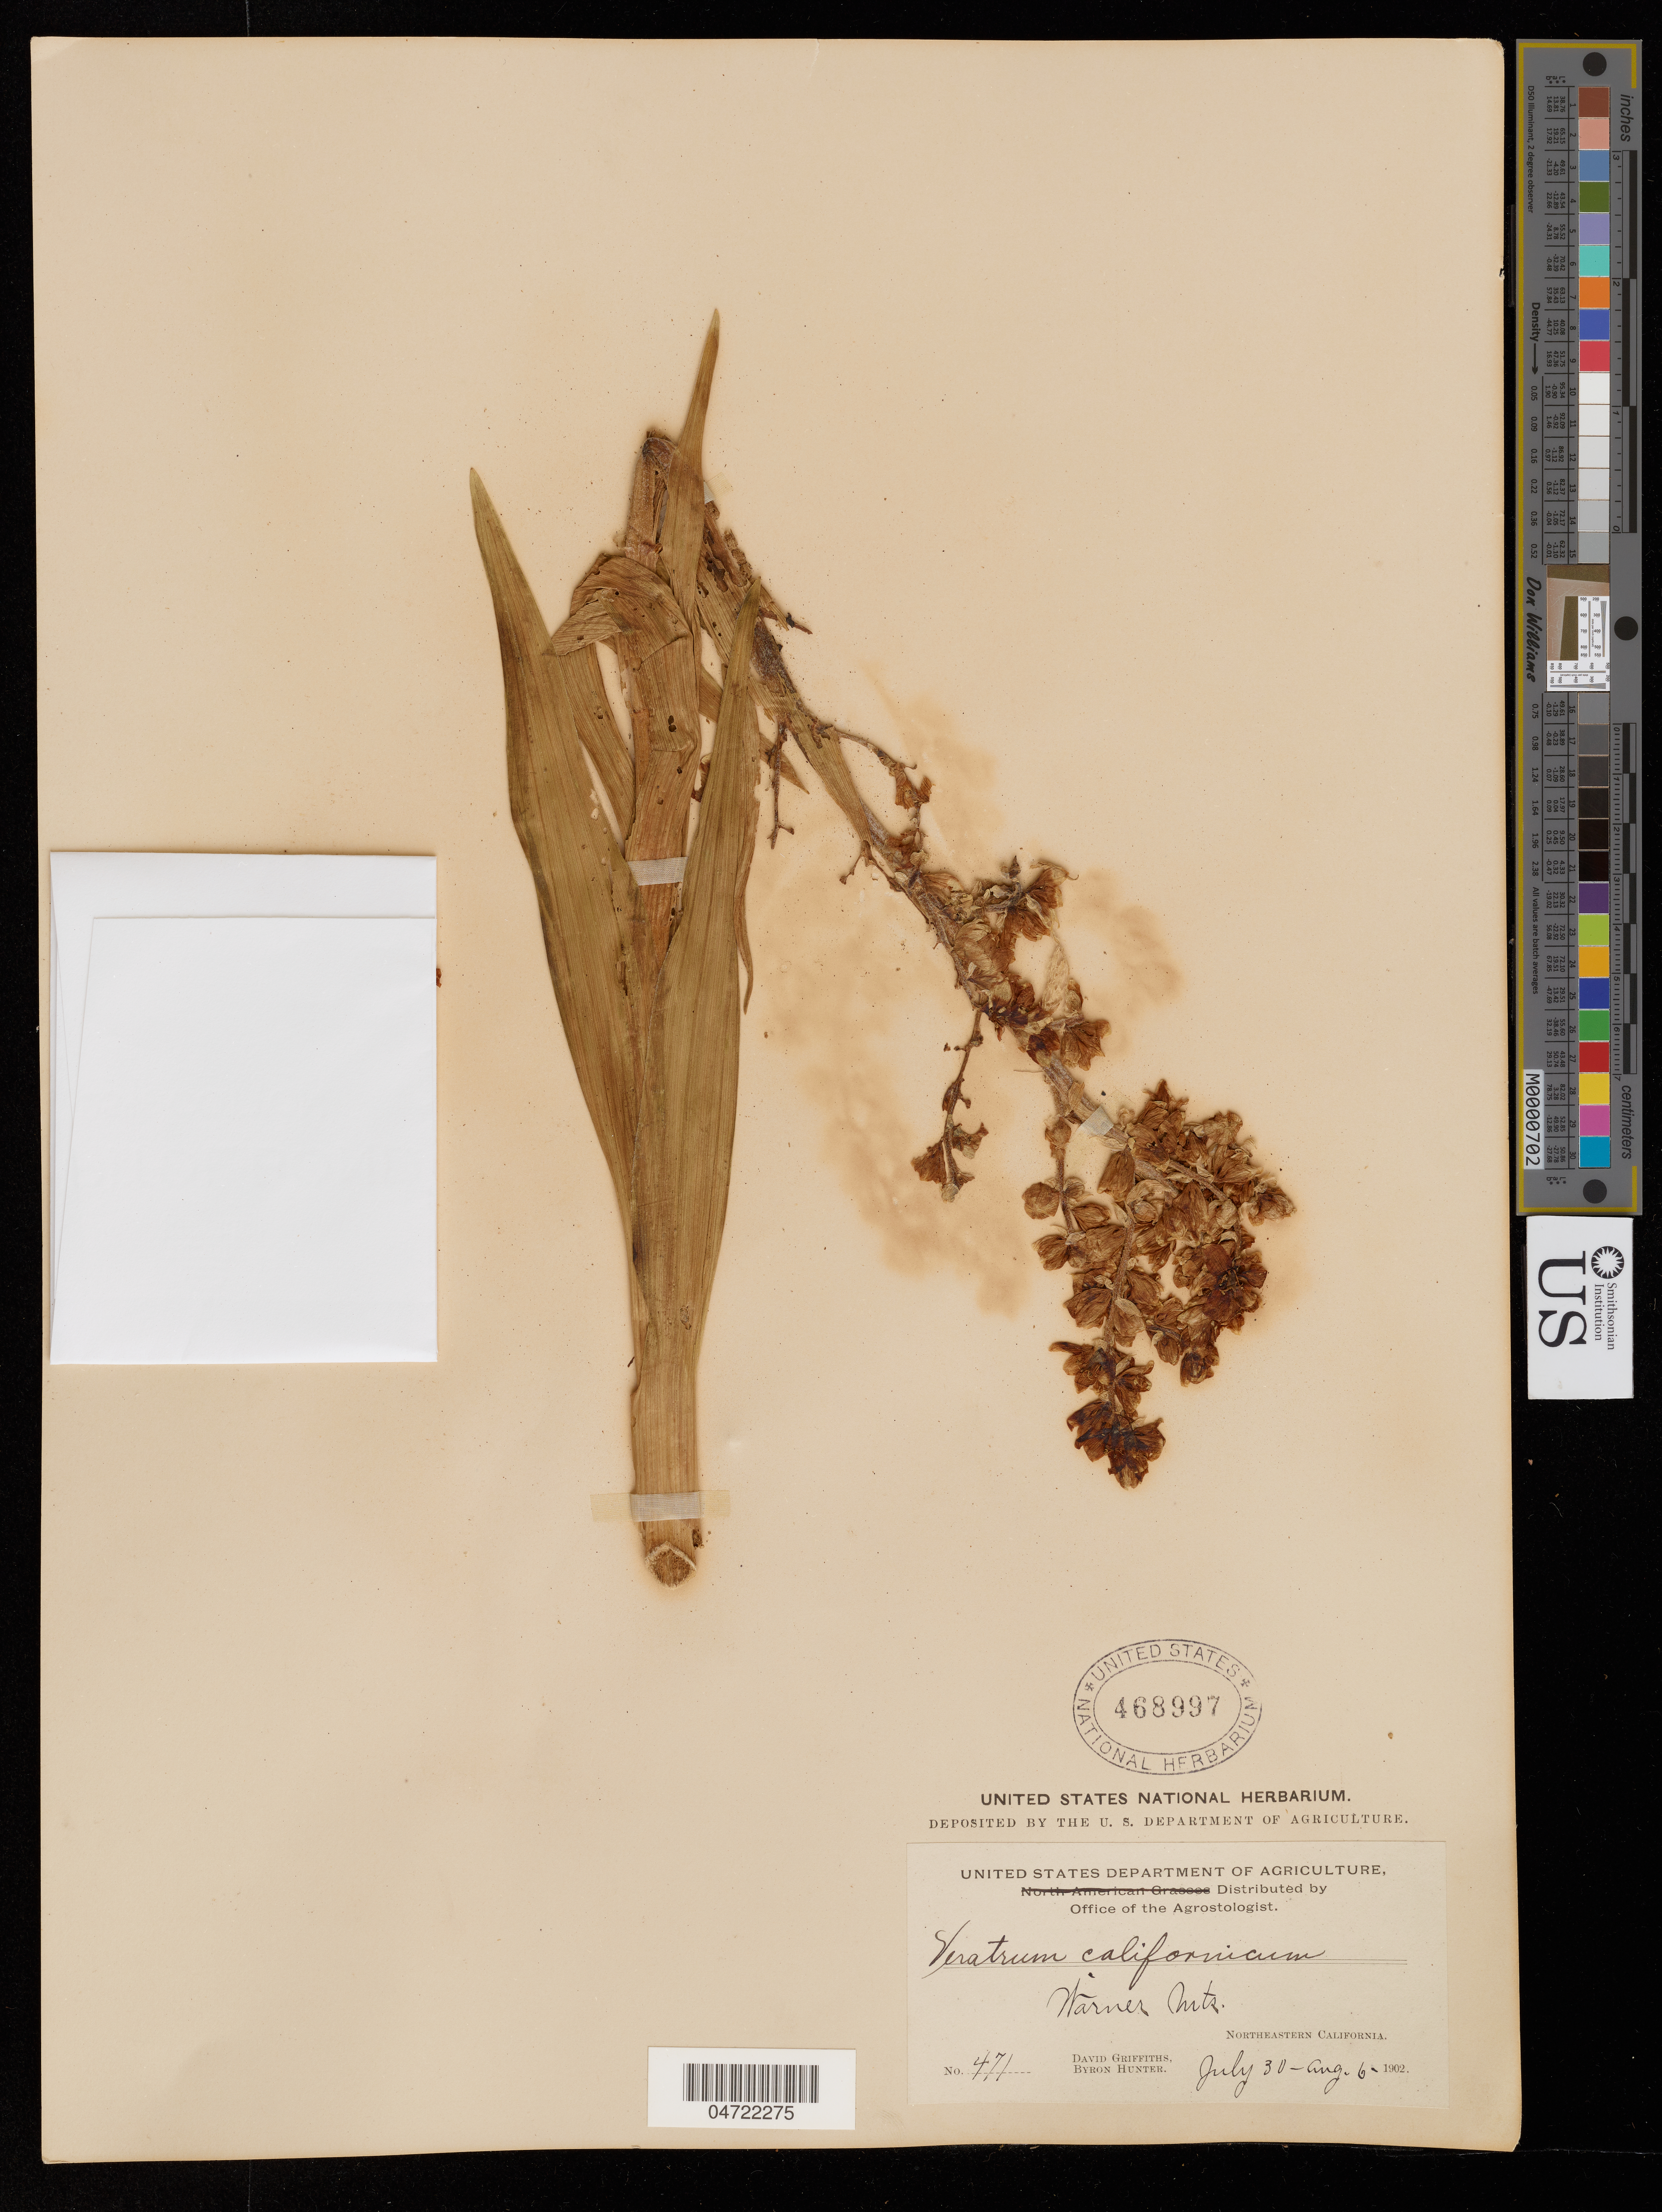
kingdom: Plantae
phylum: Tracheophyta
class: Liliopsida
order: Liliales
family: Melanthiaceae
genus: Veratrum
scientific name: Veratrum californicum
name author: Durand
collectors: D. Griffiths & B. Hunter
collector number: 471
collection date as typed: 30 Jul 1902 to 06 Aug 1902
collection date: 1902-07-30/1902-08-06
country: United States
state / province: California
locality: Warner Mts.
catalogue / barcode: US 468997